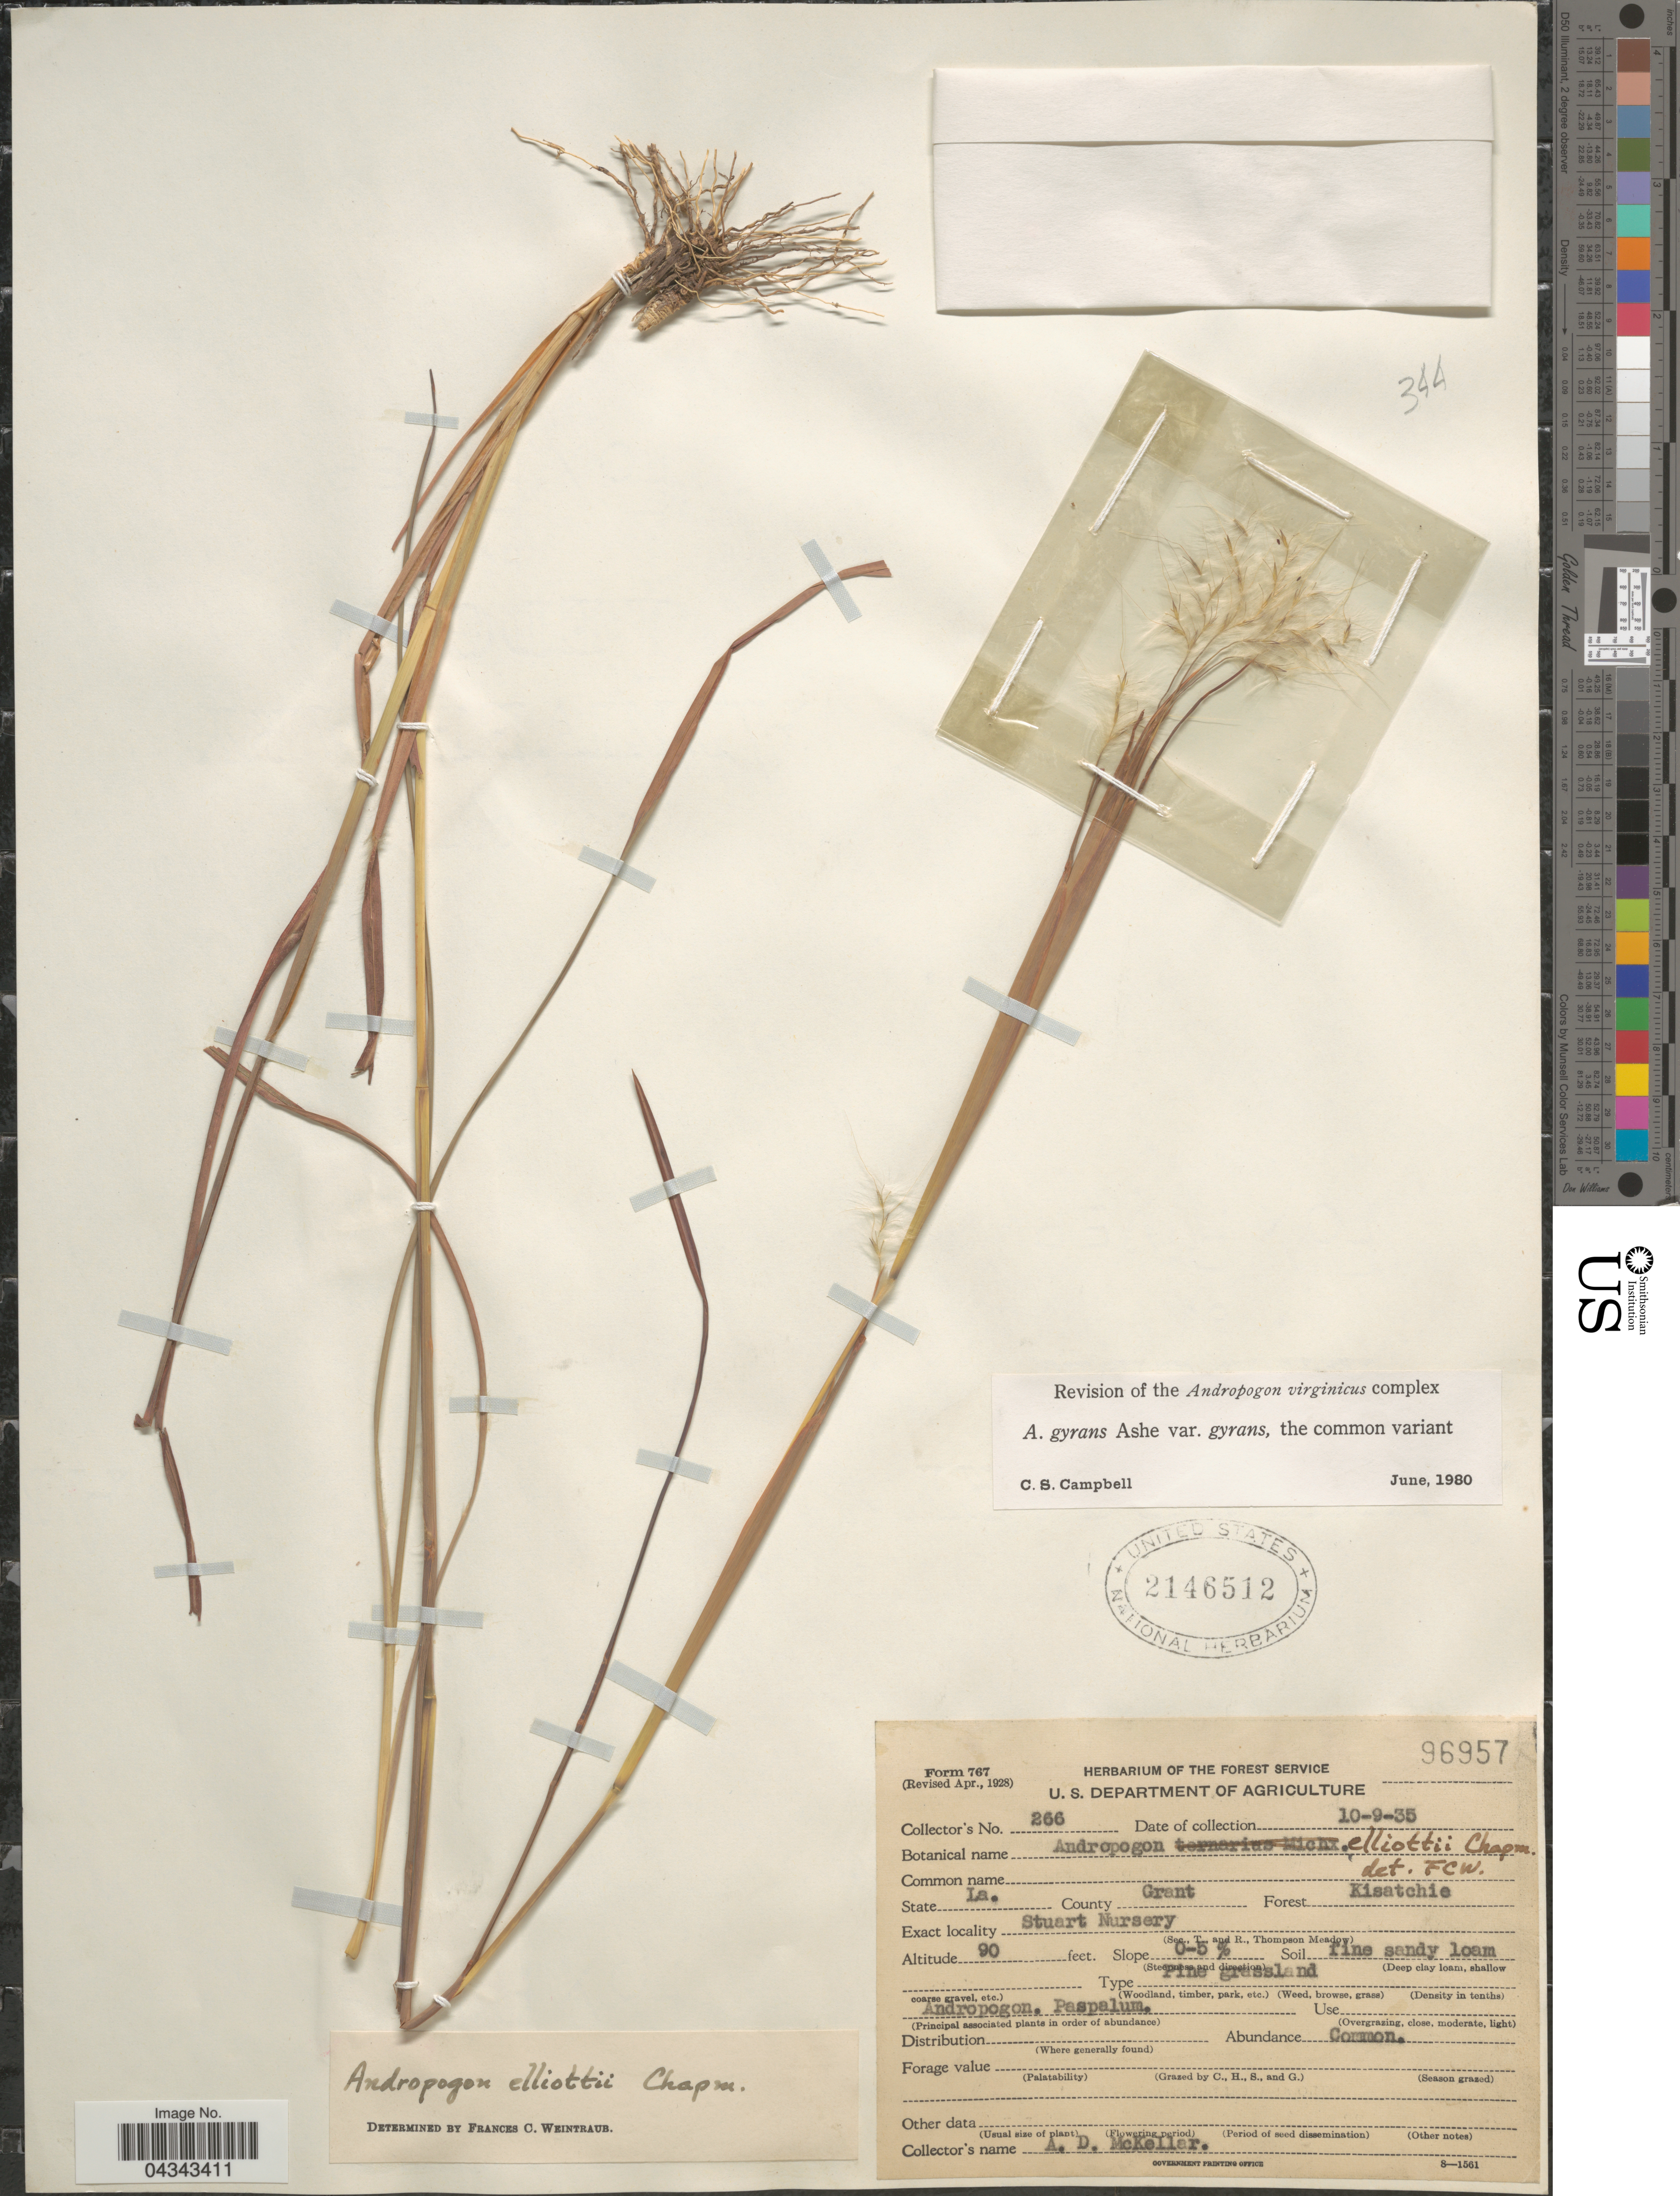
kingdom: Plantae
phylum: Tracheophyta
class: Liliopsida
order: Poales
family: Poaceae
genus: Andropogon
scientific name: Andropogon gyrans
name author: Ashe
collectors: A. McKellar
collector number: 266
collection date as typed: Transcribed d/m/y: 9/10/35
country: United States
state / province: Louisiana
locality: County Grant. Forest Kisatchie. Stuart Nursery.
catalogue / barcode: US 2146512